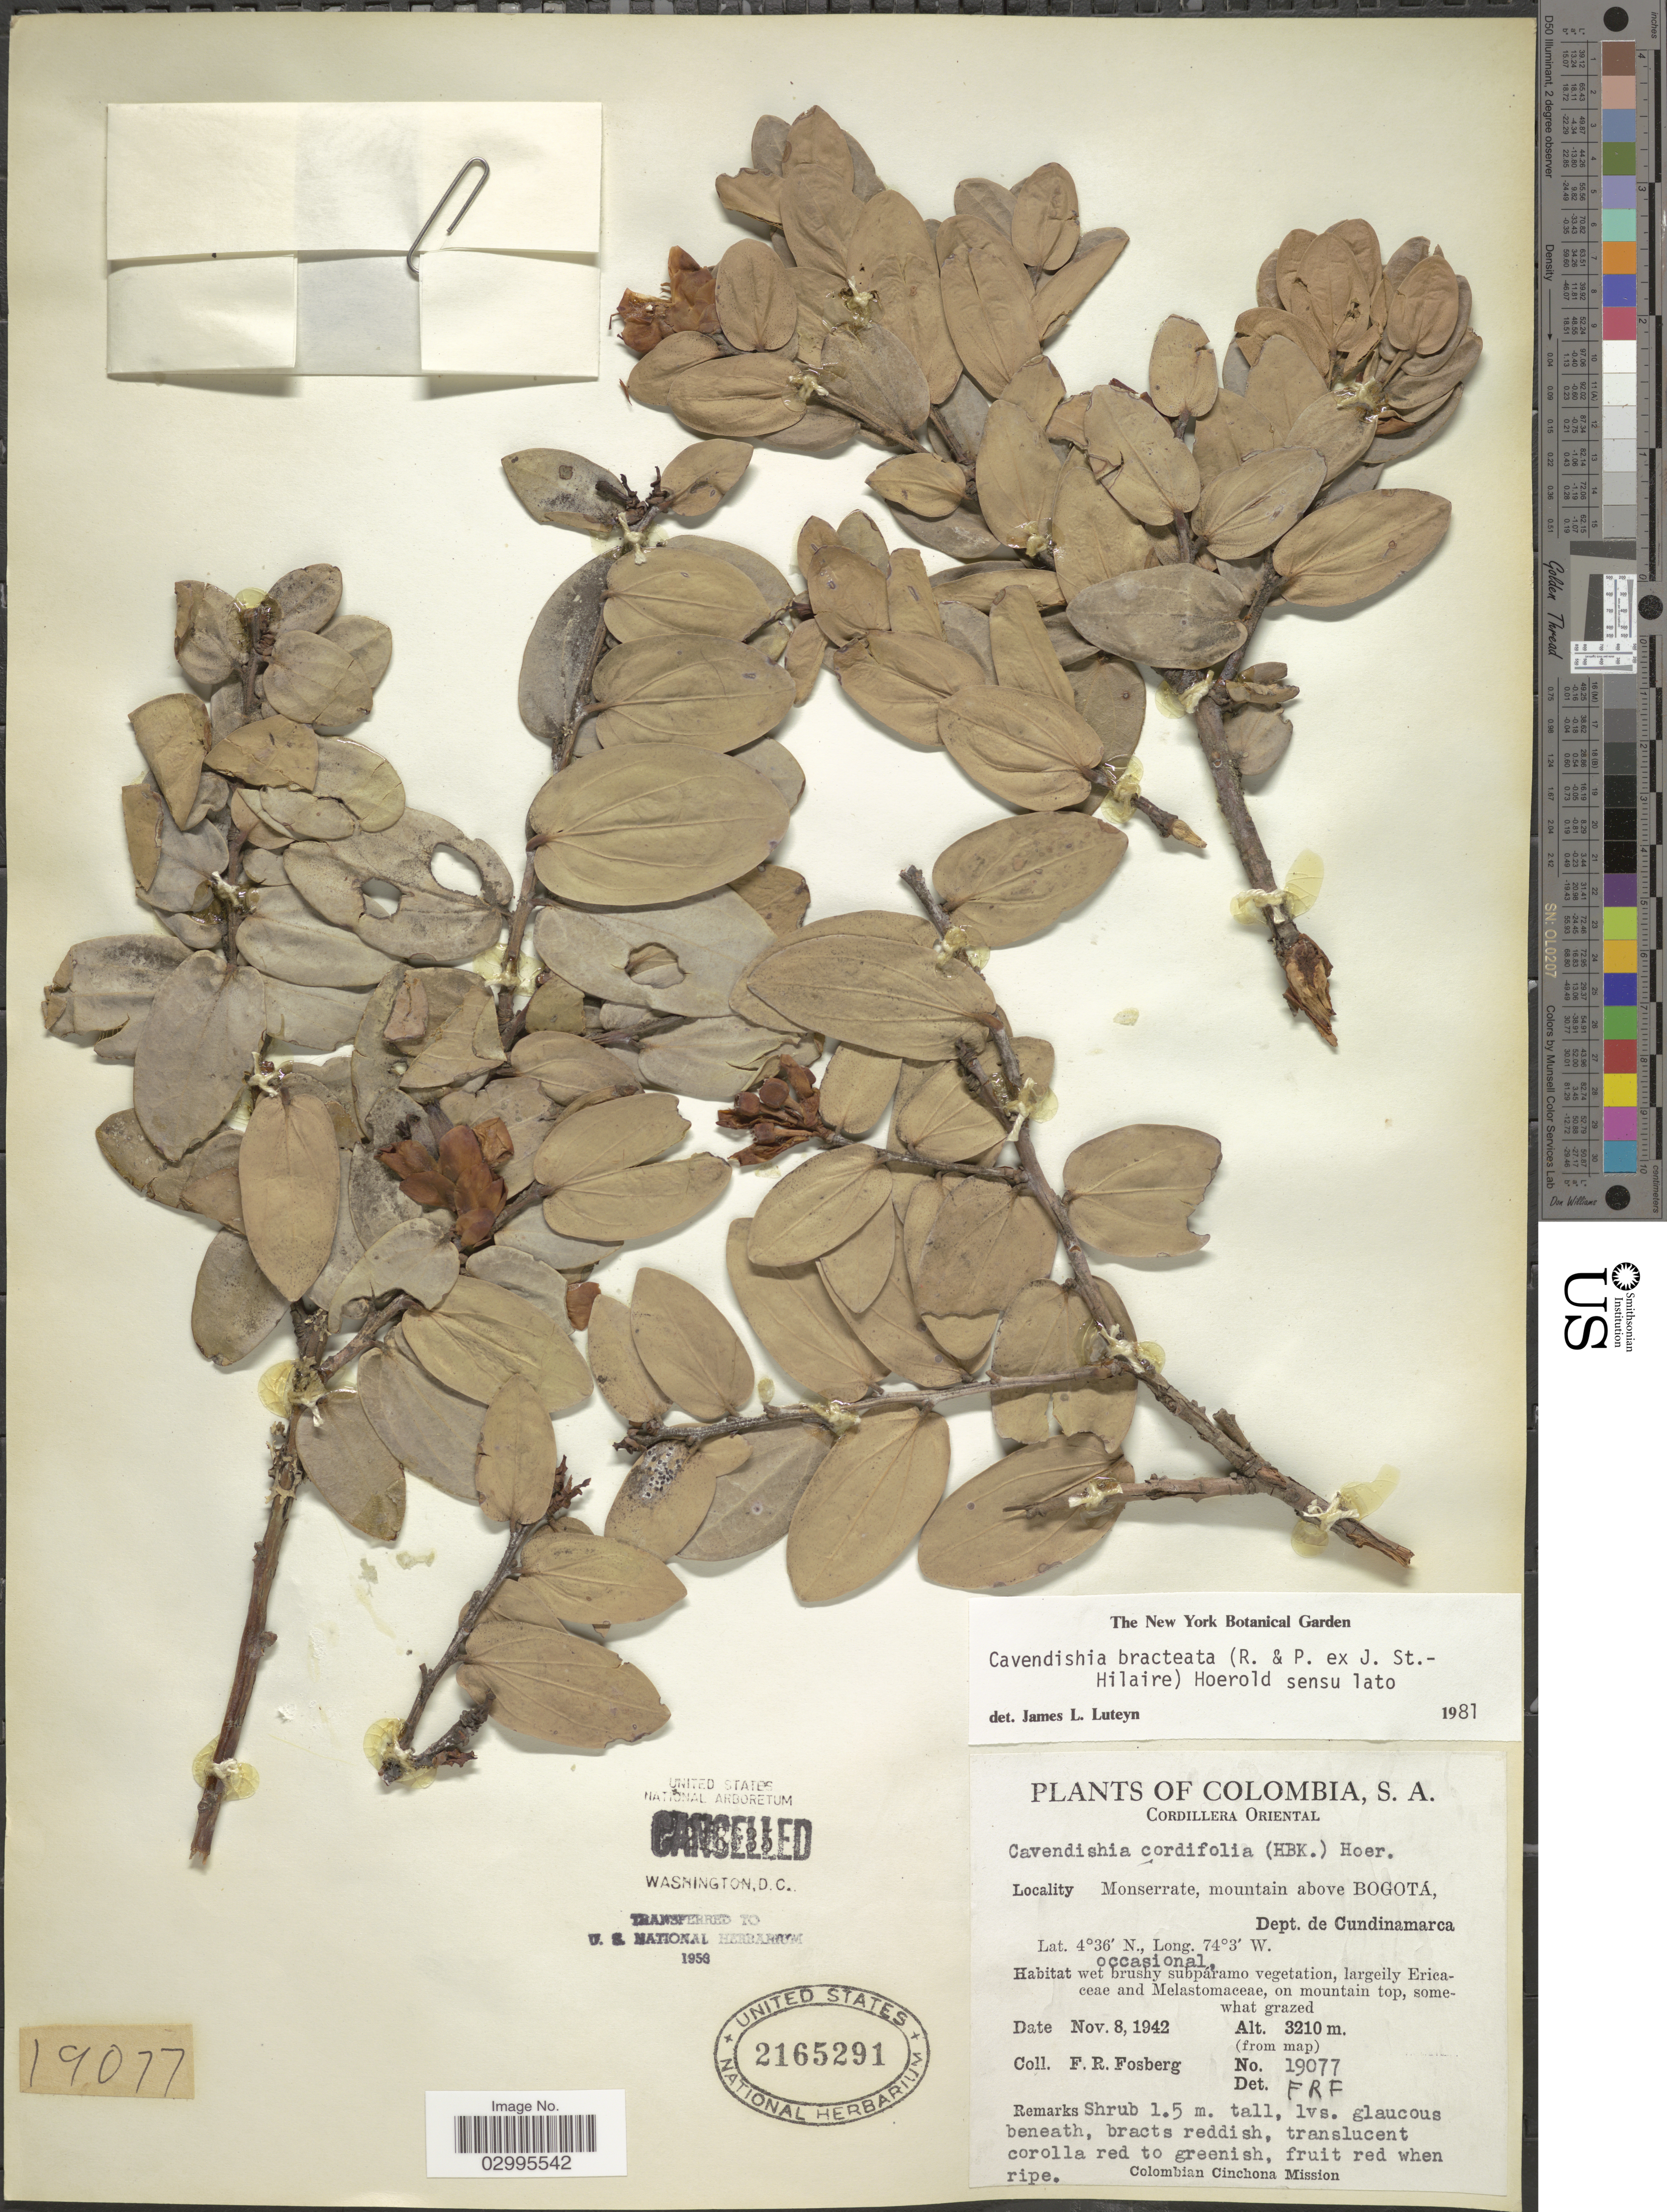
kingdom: Plantae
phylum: Tracheophyta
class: Magnoliopsida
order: Ericales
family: Ericaceae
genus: Cavendishia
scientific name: Cavendishia bracteata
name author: (Ruiz & Pav. ex J. St.-Hil.) Hoerold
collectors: F. R. Fosberg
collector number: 19077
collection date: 1942-11-08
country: Colombia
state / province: Cundinamarca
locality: Cordillera Oriental. Monserrate, mountain above Bogotá, Dept. de Cundinamarca.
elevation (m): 3210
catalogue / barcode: US 2165291